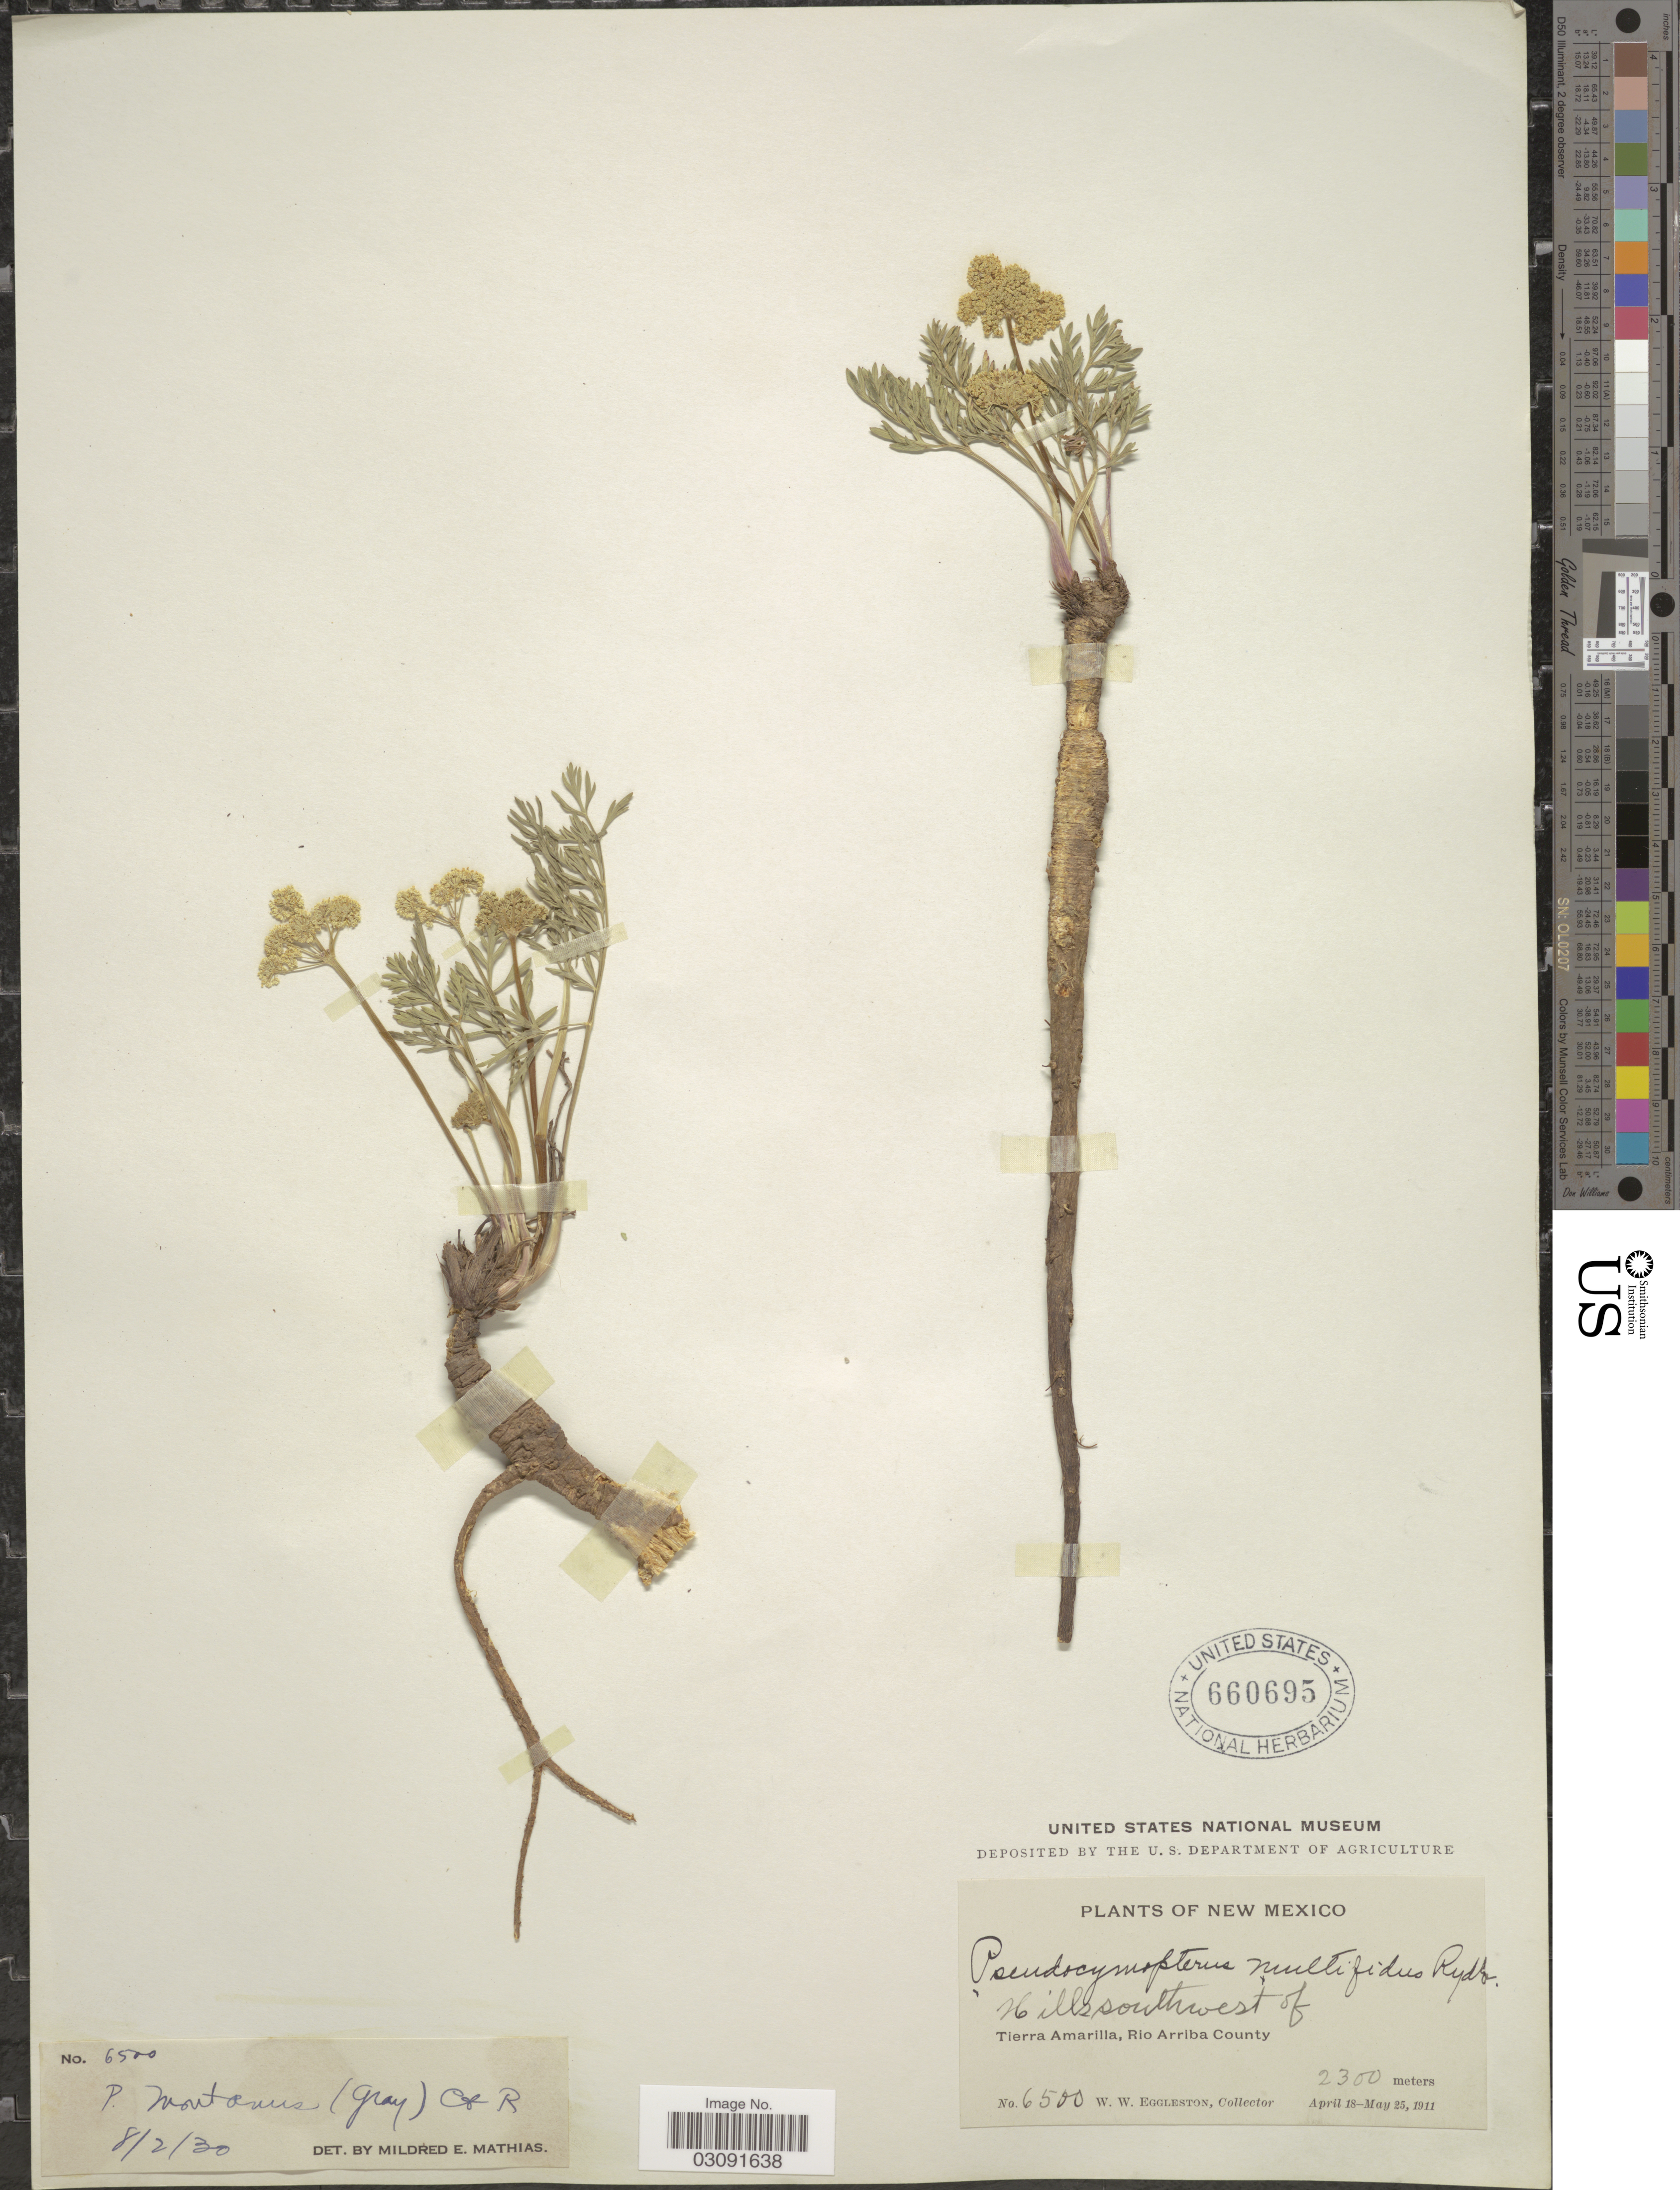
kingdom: Plantae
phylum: Tracheophyta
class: Magnoliopsida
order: Apiales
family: Apiaceae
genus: Pseudocymopterus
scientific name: Pseudocymopterus montanus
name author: (A. Gray) J.M. Coult. & Rose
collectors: W. W. Eggleston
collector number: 6500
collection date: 1911-04-18/1911-05-25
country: United States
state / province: New Mexico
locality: Hills southwest of Tierra Amarilla, Rio Arriba County.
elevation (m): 2300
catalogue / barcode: US 660695